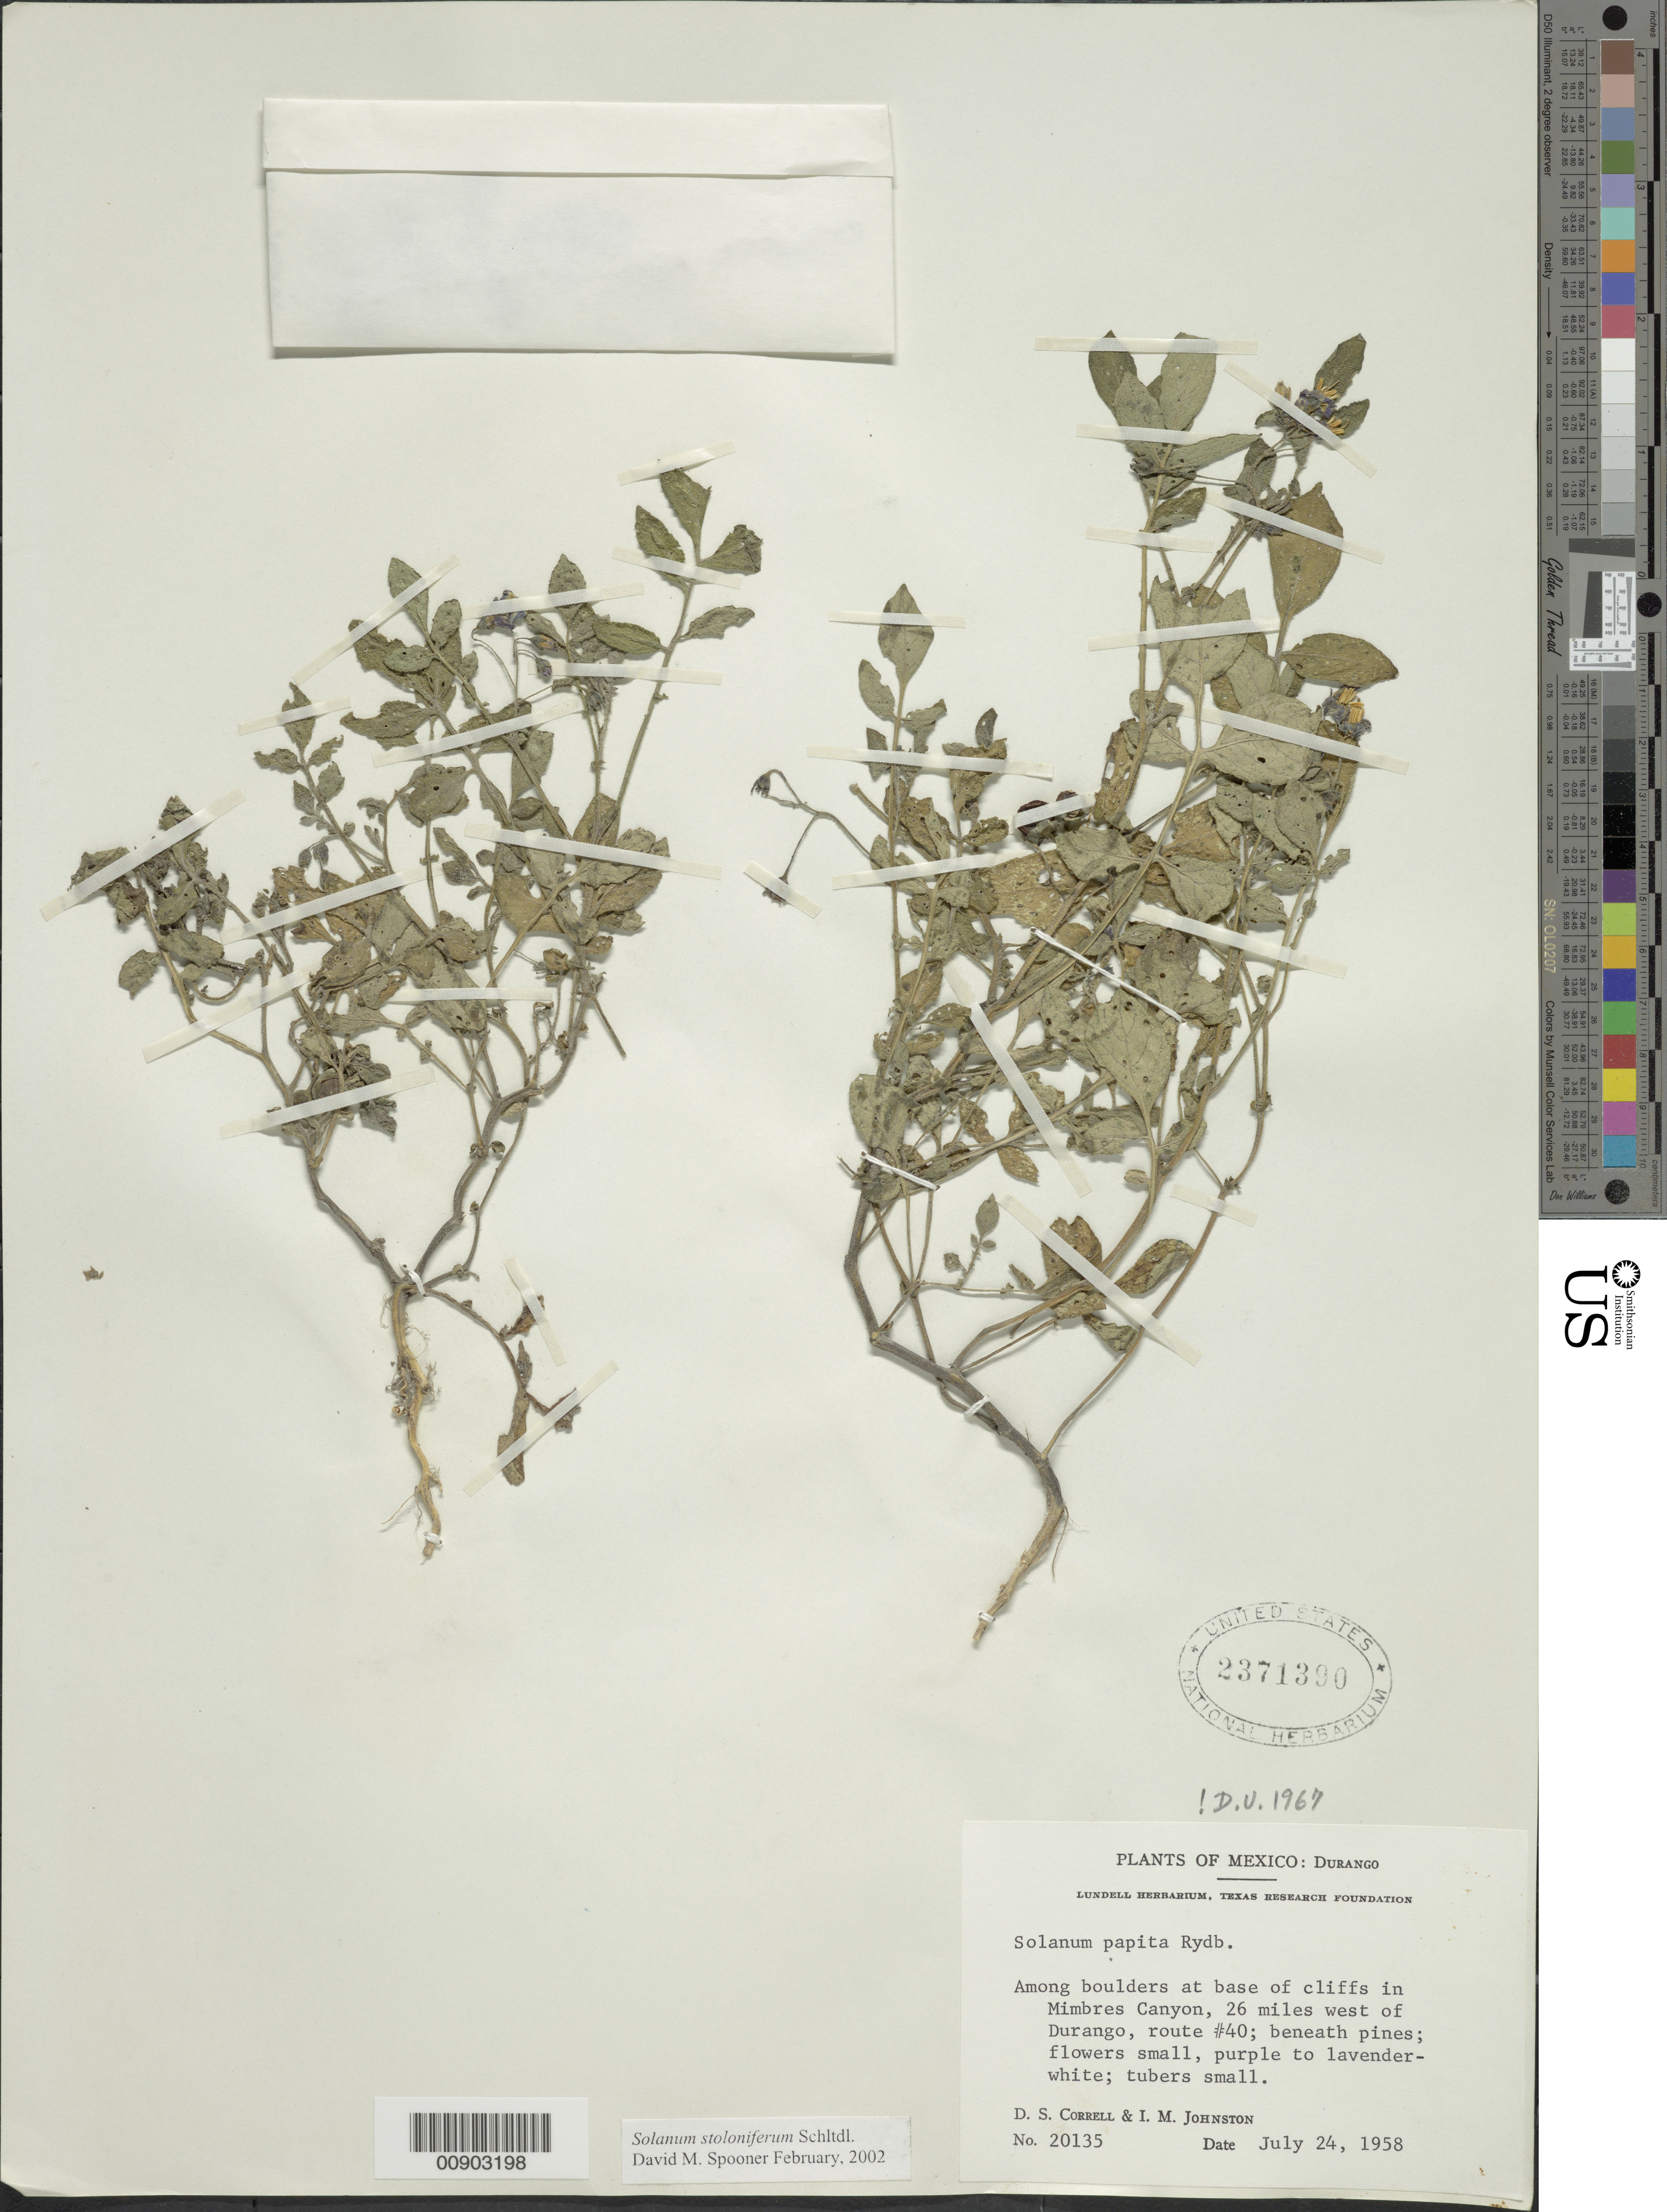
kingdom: Plantae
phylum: Tracheophyta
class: Magnoliopsida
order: Solanales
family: Solanaceae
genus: Solanum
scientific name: Solanum stoloniferum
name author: Schltdl.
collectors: D. S. Correll & I.M. Johnston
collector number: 20135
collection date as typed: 24 Jul 1958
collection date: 1958-07-24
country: Mexico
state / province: Durango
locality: Boulders at base of cliffs in Mimbres Canyon, 26 miles west of Durango, route #40.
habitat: Beneath pines.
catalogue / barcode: US 2371390